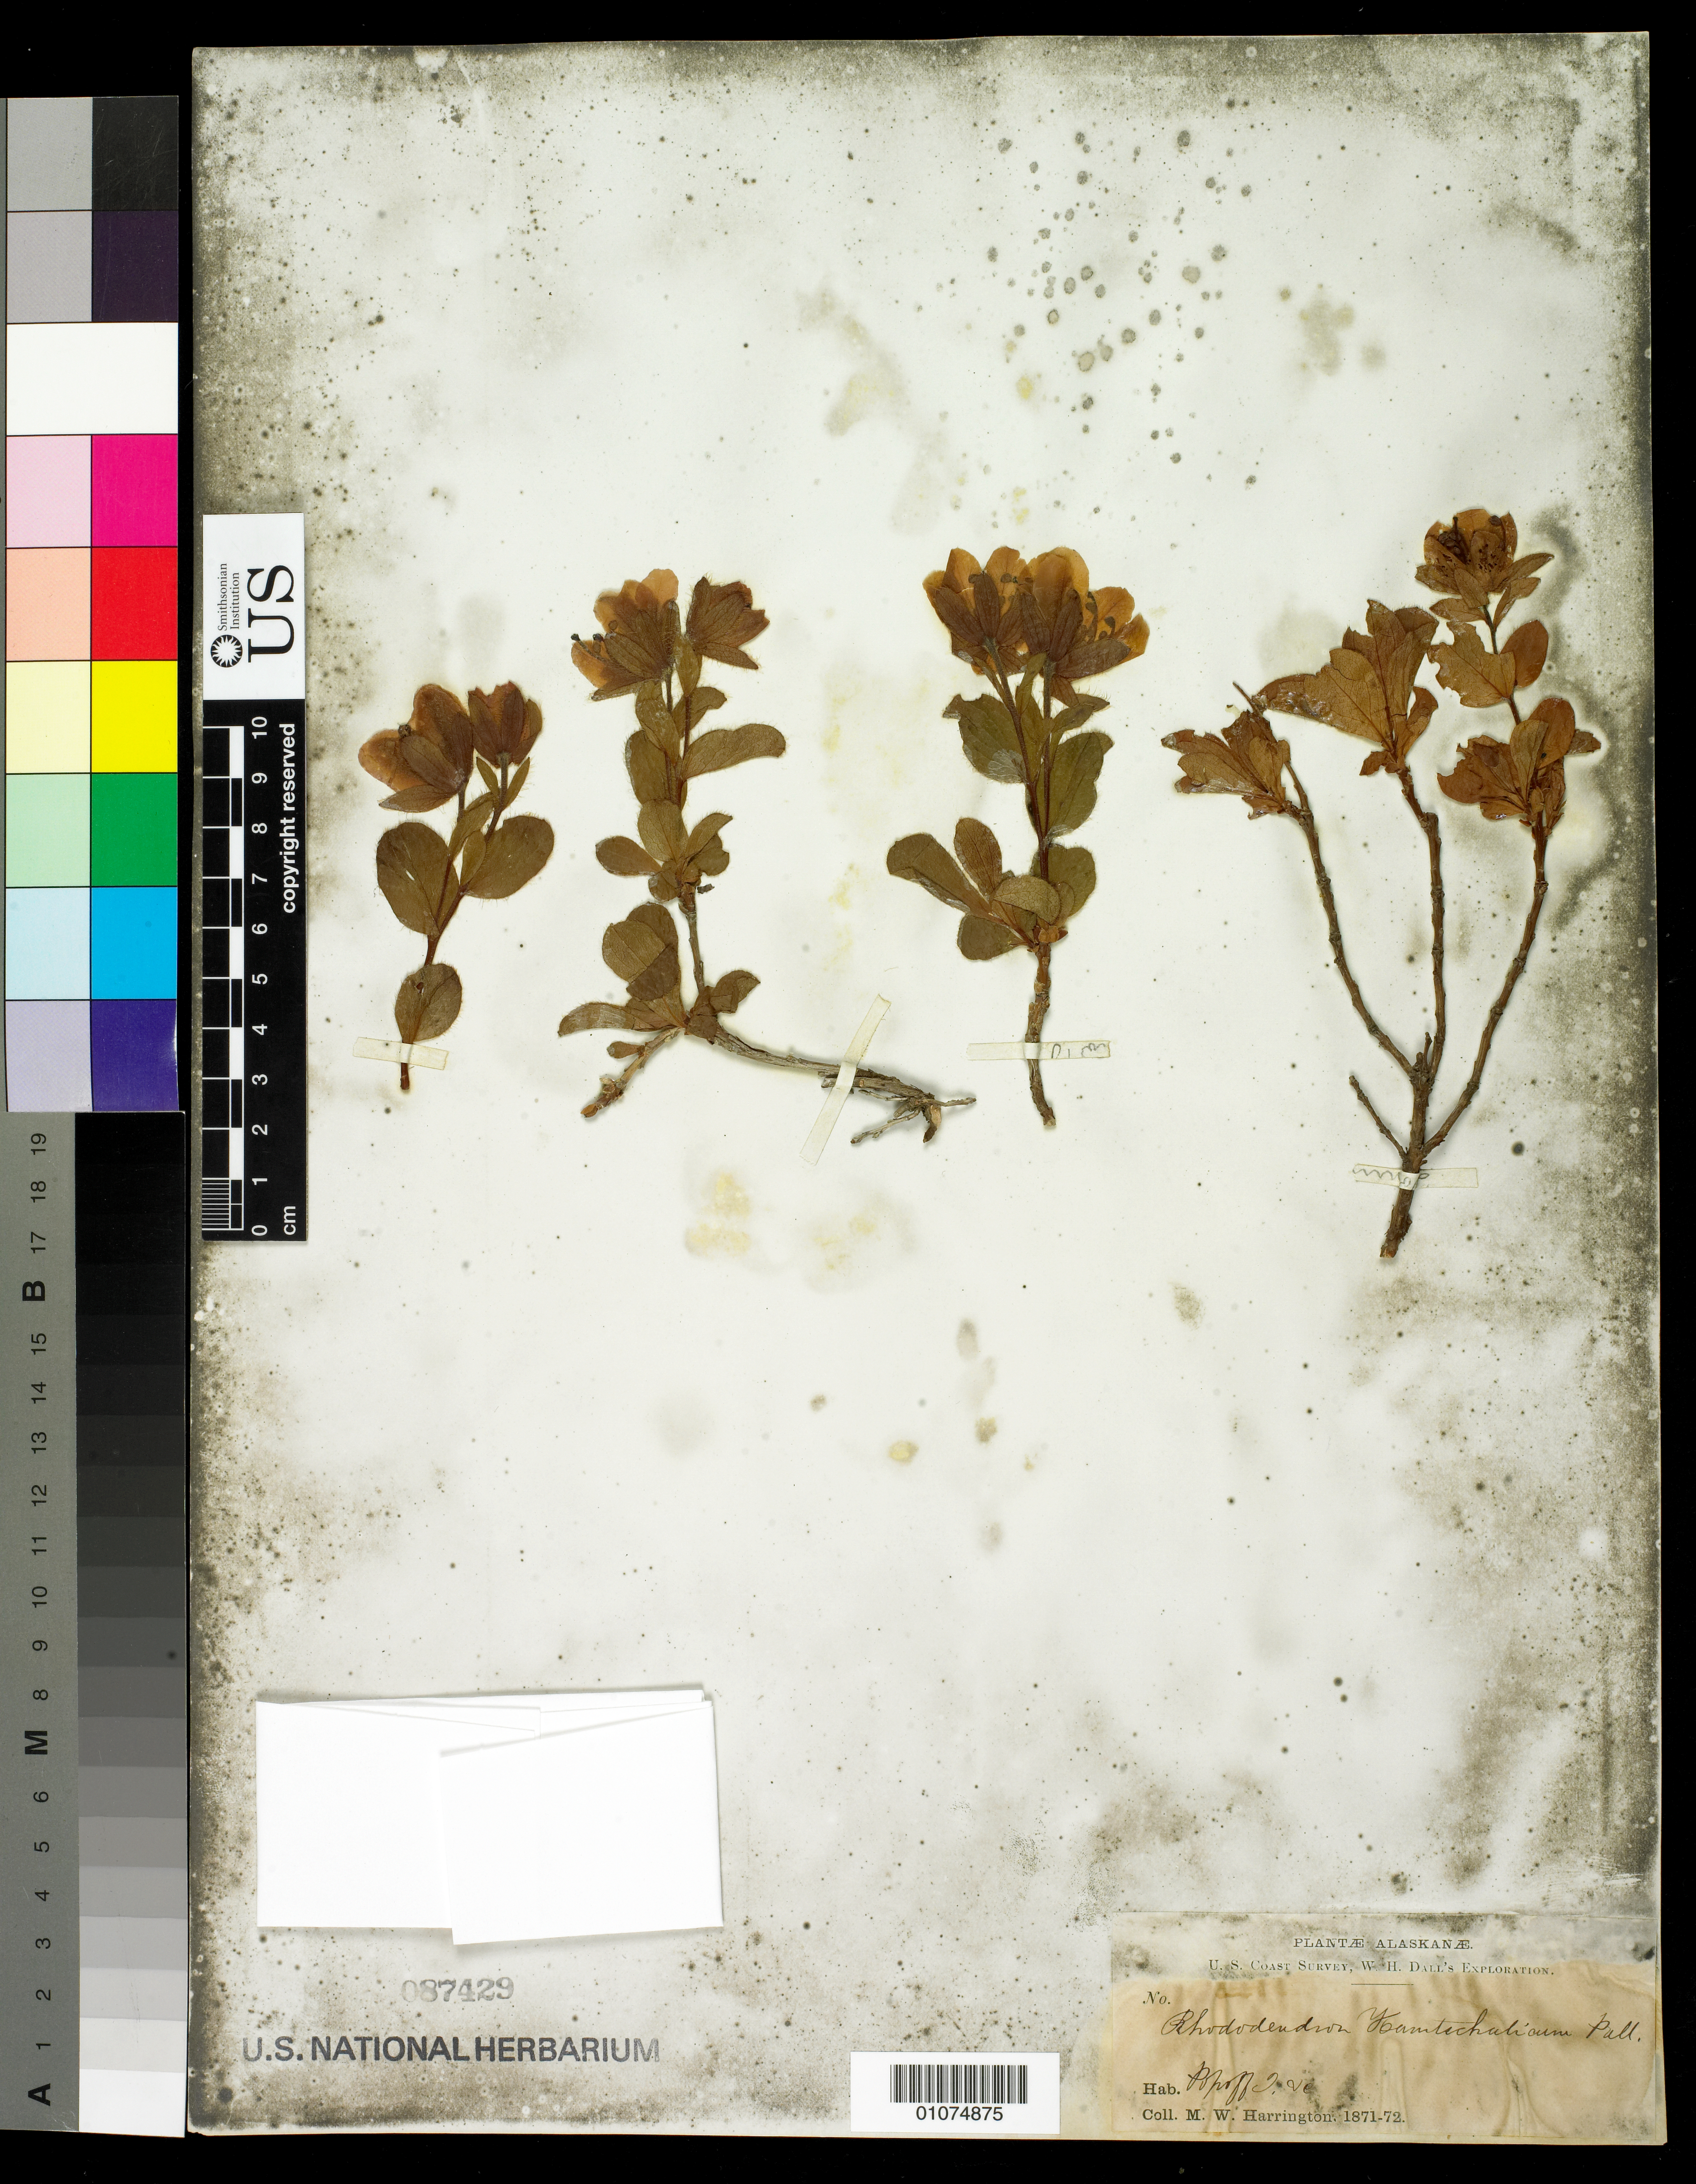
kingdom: Plantae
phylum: Tracheophyta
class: Magnoliopsida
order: Ericales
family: Ericaceae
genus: Rhododendron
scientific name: Rhododendron kamtschaticum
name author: Pall.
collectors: M. W. Harrington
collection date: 1871/1872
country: Russian Federation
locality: Popov Island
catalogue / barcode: US 87429